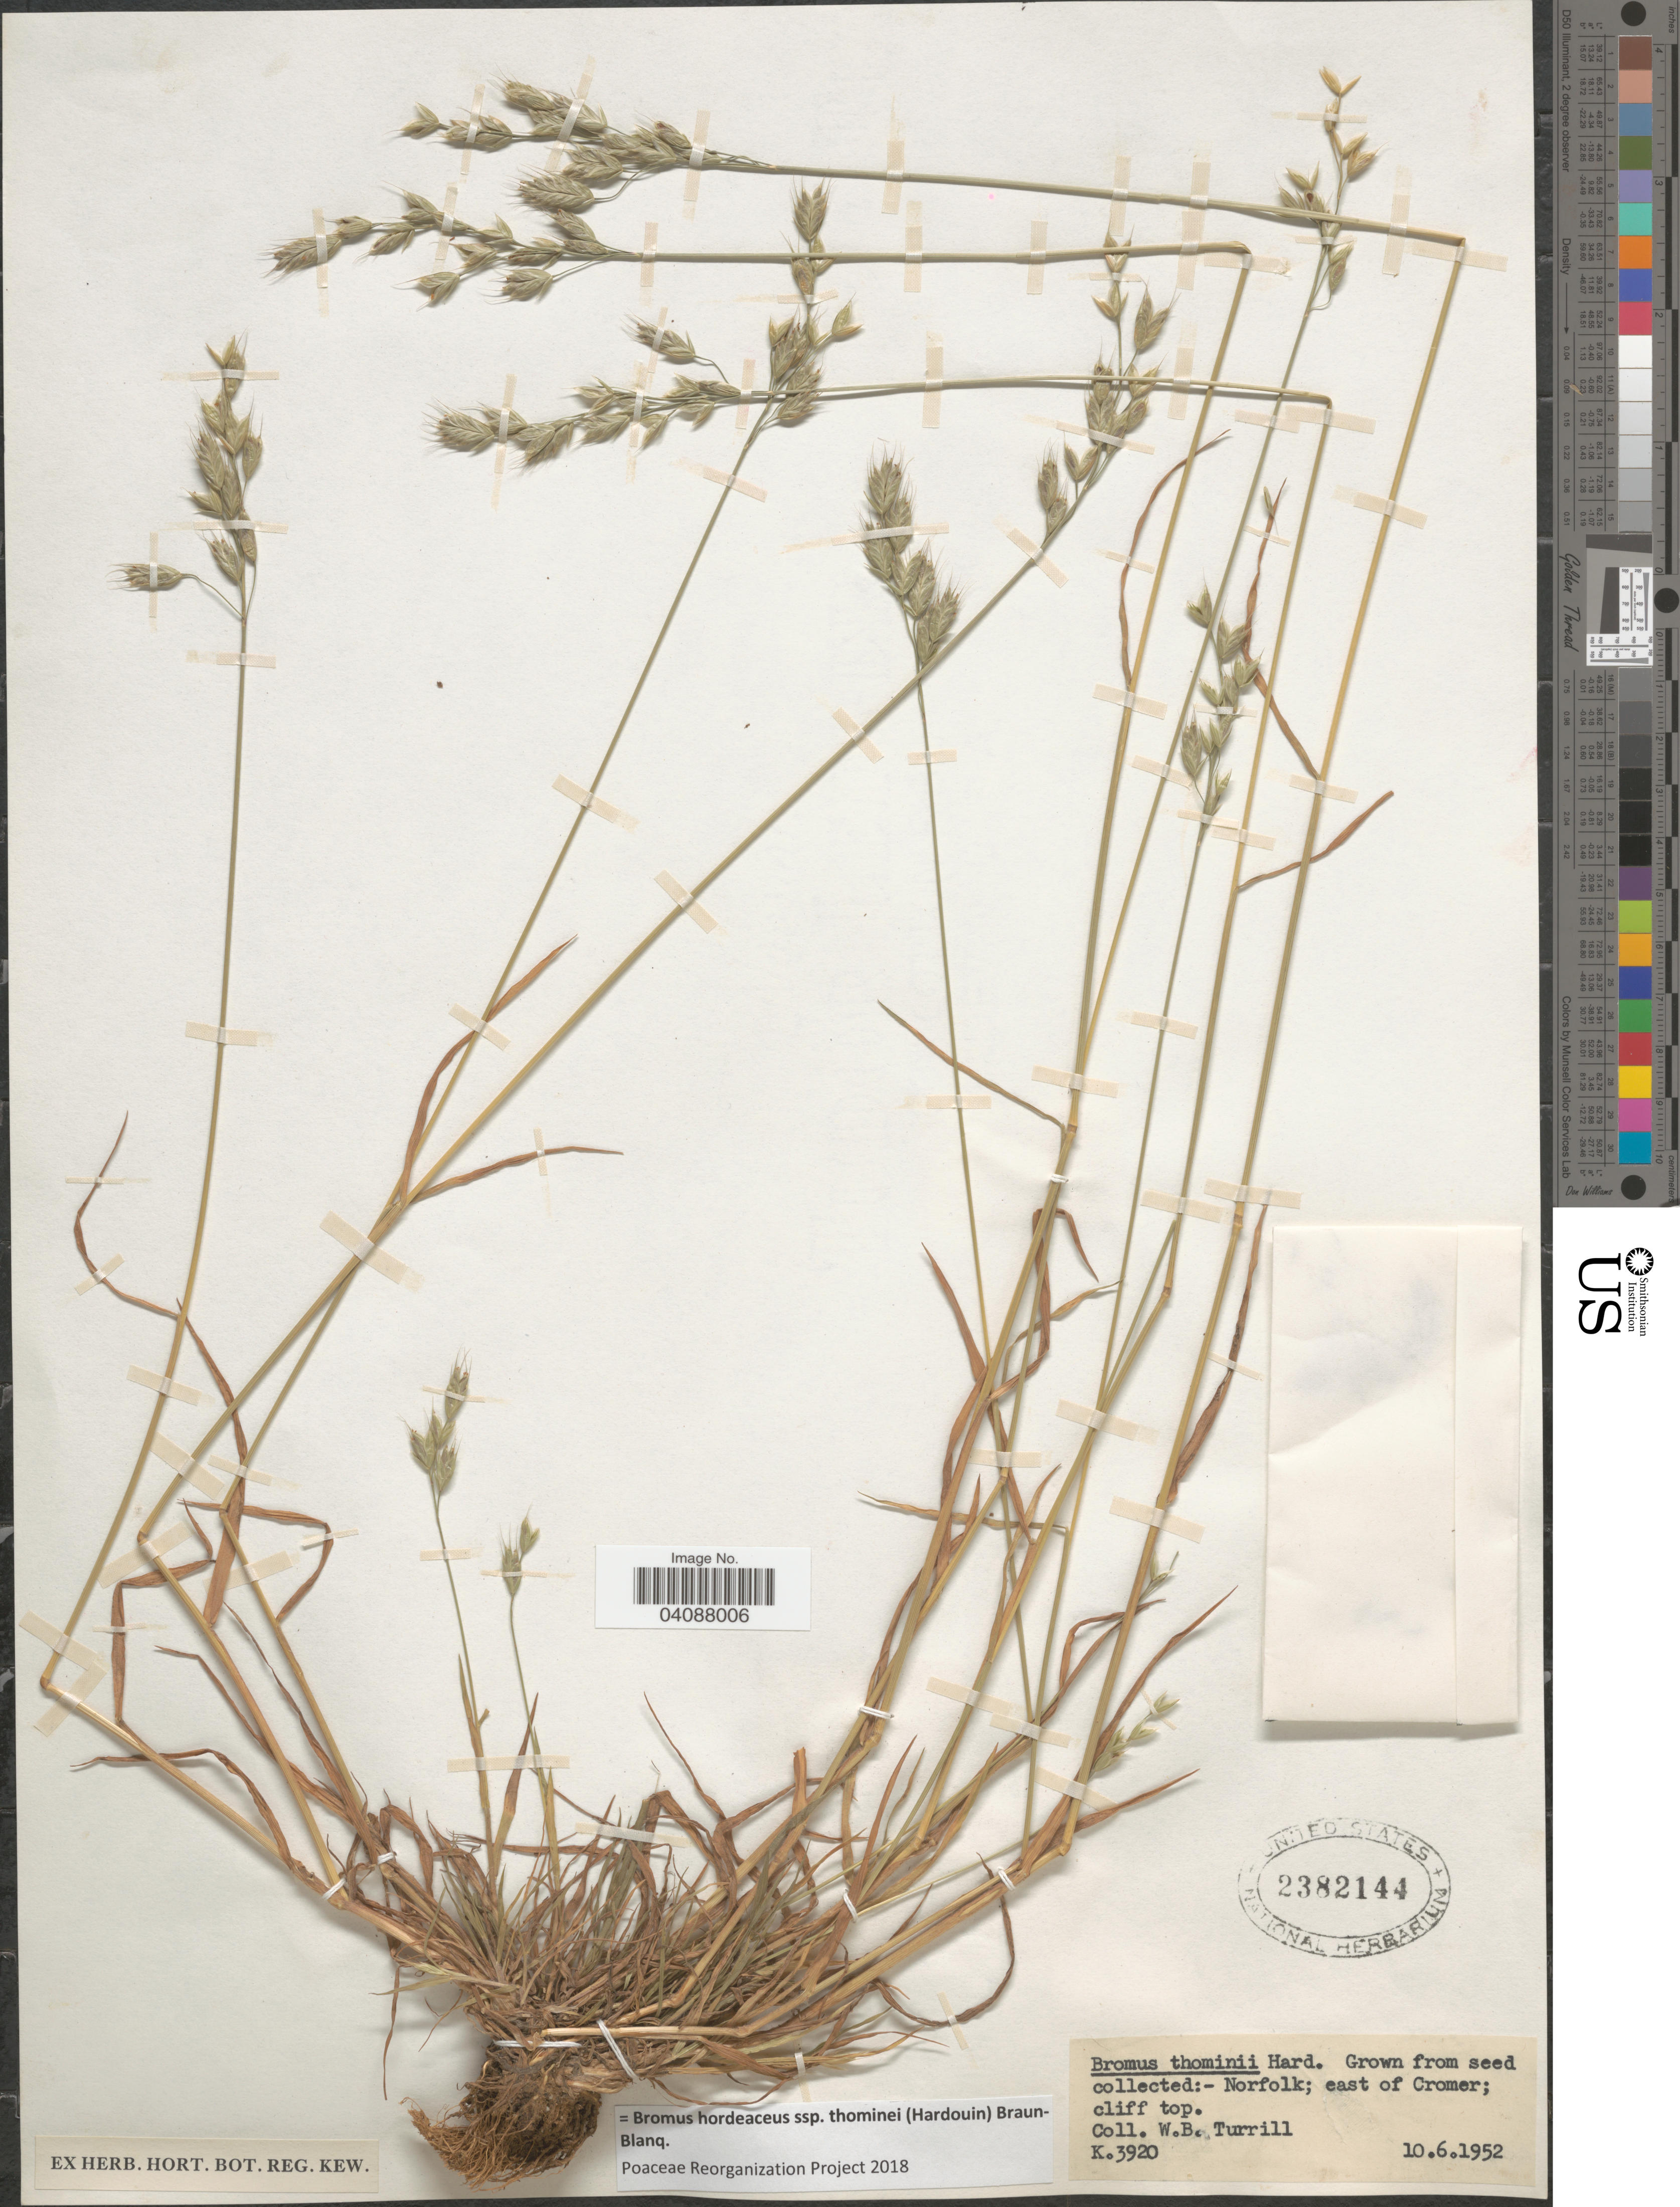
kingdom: Plantae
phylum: Tracheophyta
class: Liliopsida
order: Poales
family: Poaceae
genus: Bromus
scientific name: Bromus hordeaceus subsp. thominei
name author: (Hardouin) Braun-Blanq.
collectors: W. B. Turrill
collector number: K.3920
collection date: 1952-06-10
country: United Kingdom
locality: Norfolk; east of Cromer; cliff top.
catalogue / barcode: US 2382144